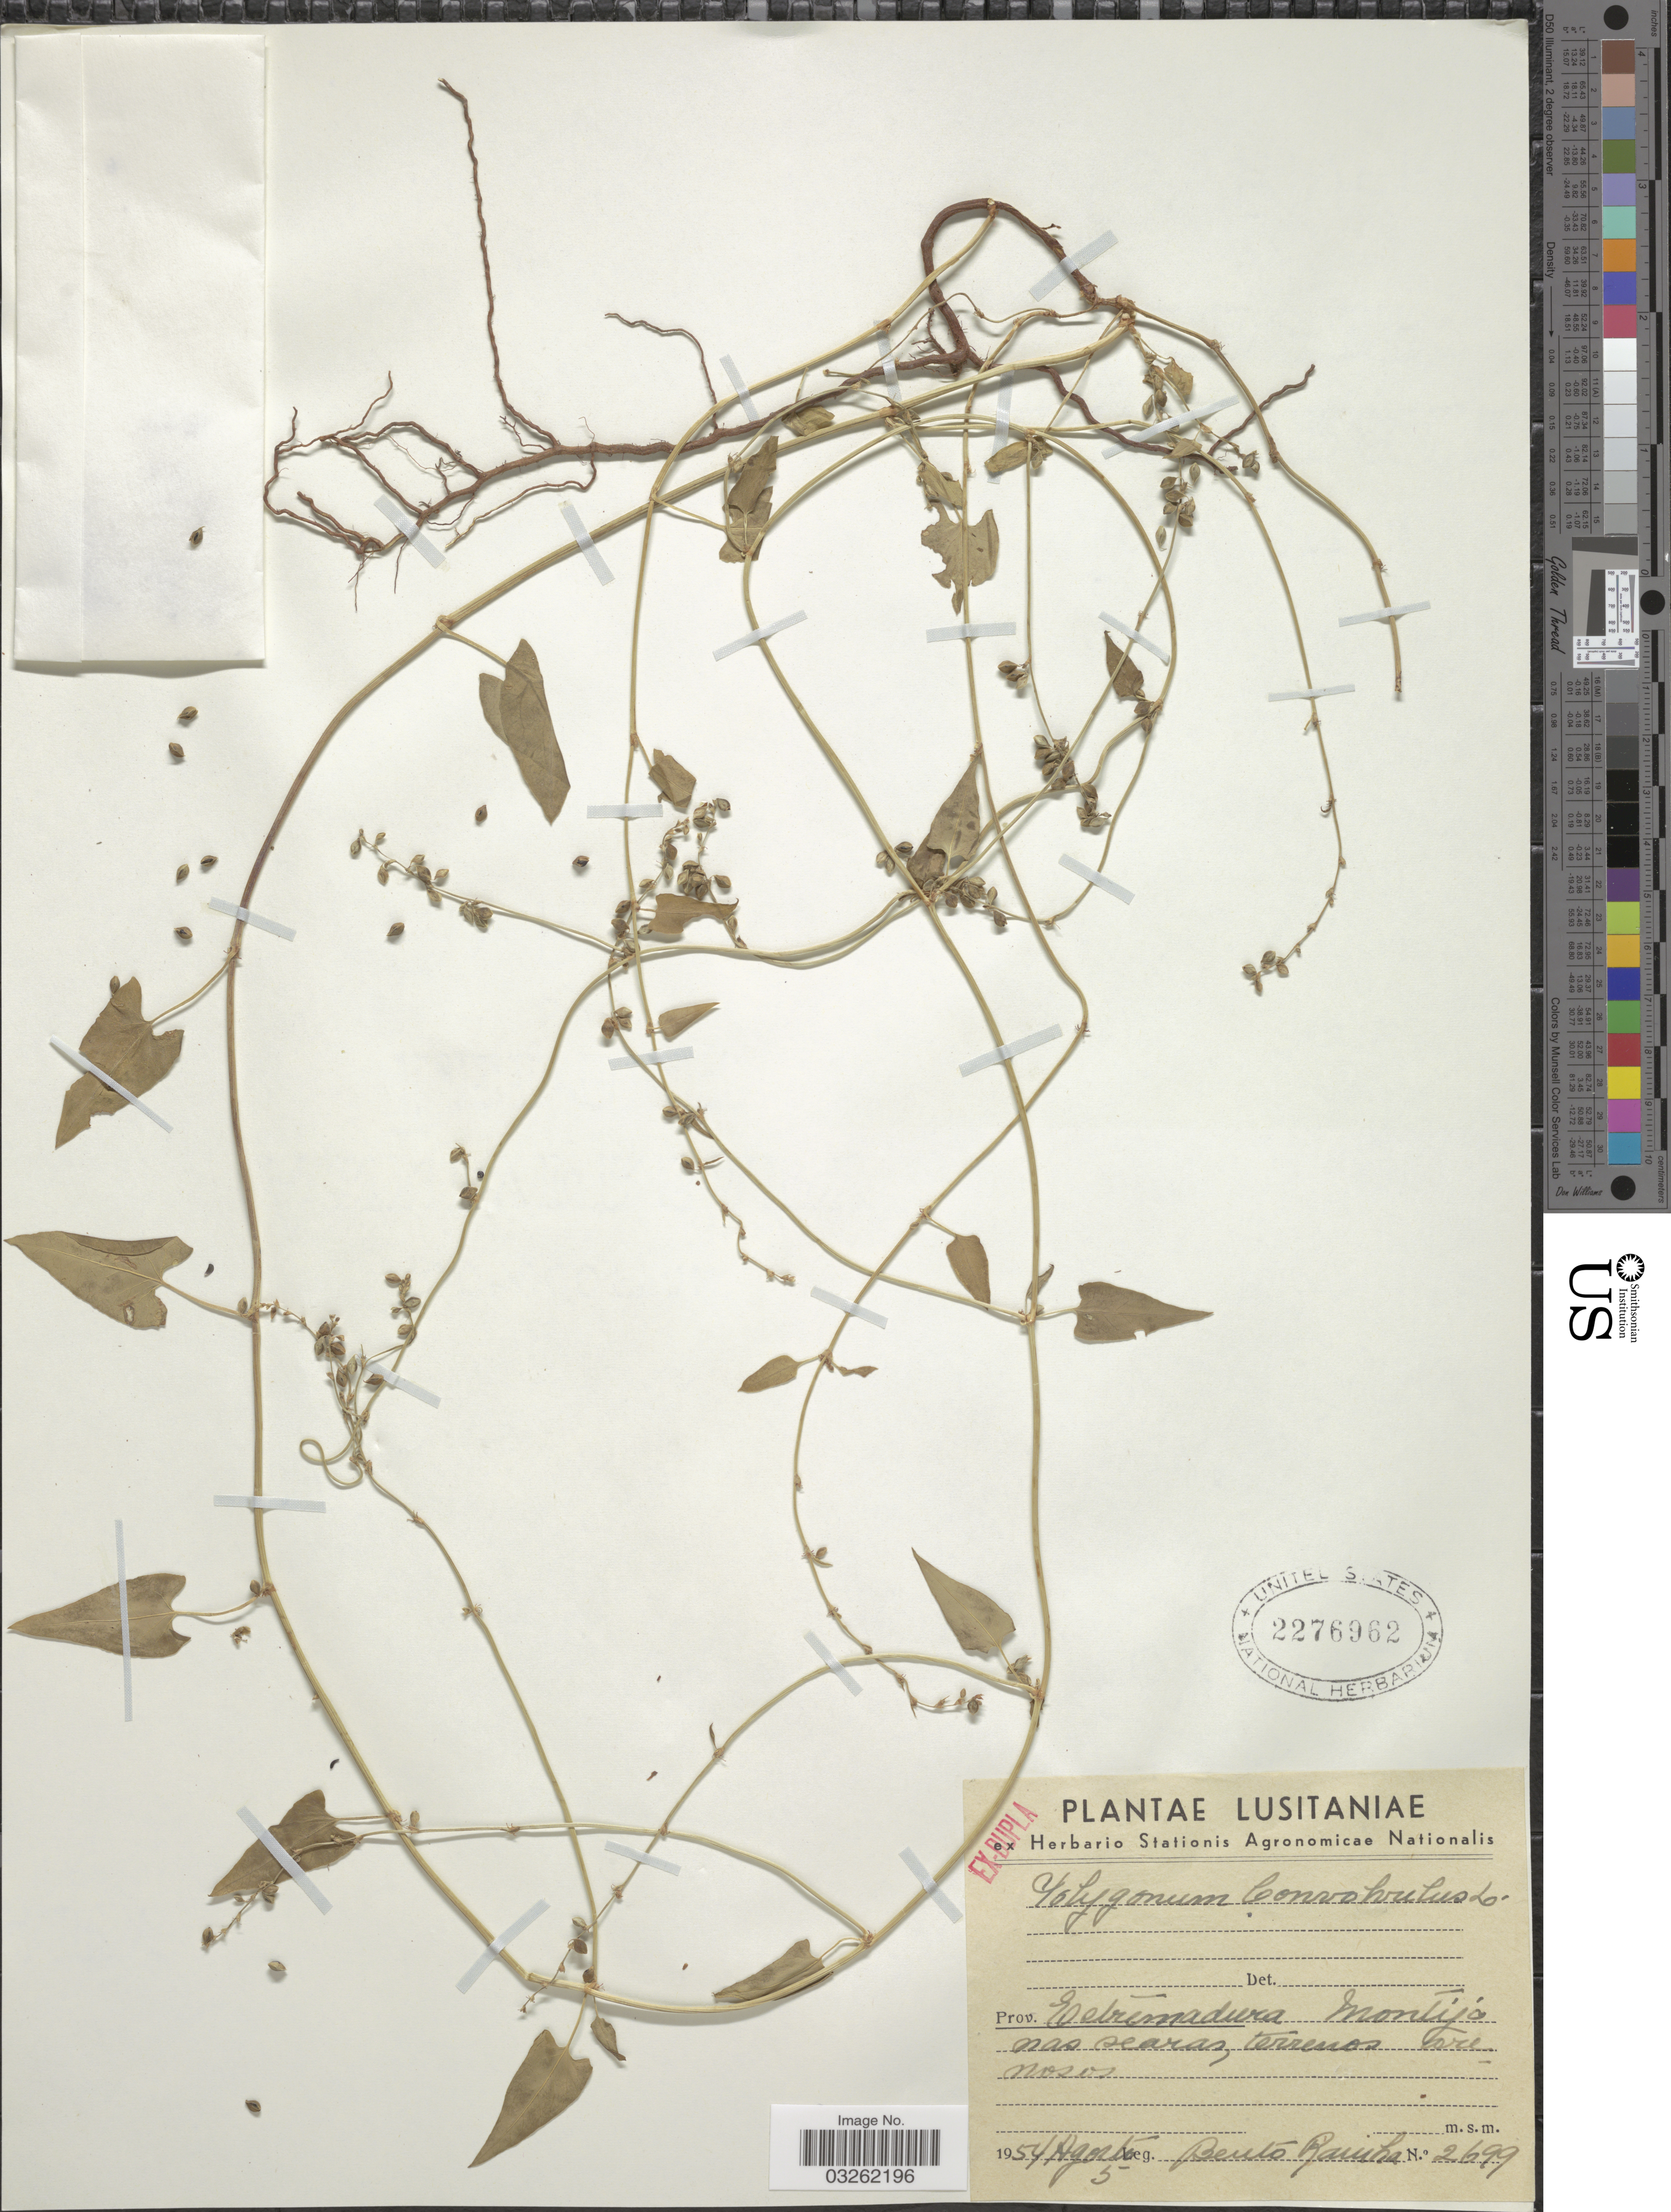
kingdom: Plantae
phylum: Tracheophyta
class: Magnoliopsida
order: Caryophyllales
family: Polygonaceae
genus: Fallopia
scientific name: Fallopia convolvulus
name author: (L.) Á. Löve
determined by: Strong, M. T., (US), Smithsonian Institution - National Museum of Natural History (UNITED STATES)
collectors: B. Rainha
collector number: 2699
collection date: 1954-08-05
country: Portugal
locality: Lusitaniae. Prov. Estremadura.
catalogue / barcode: US 2276962